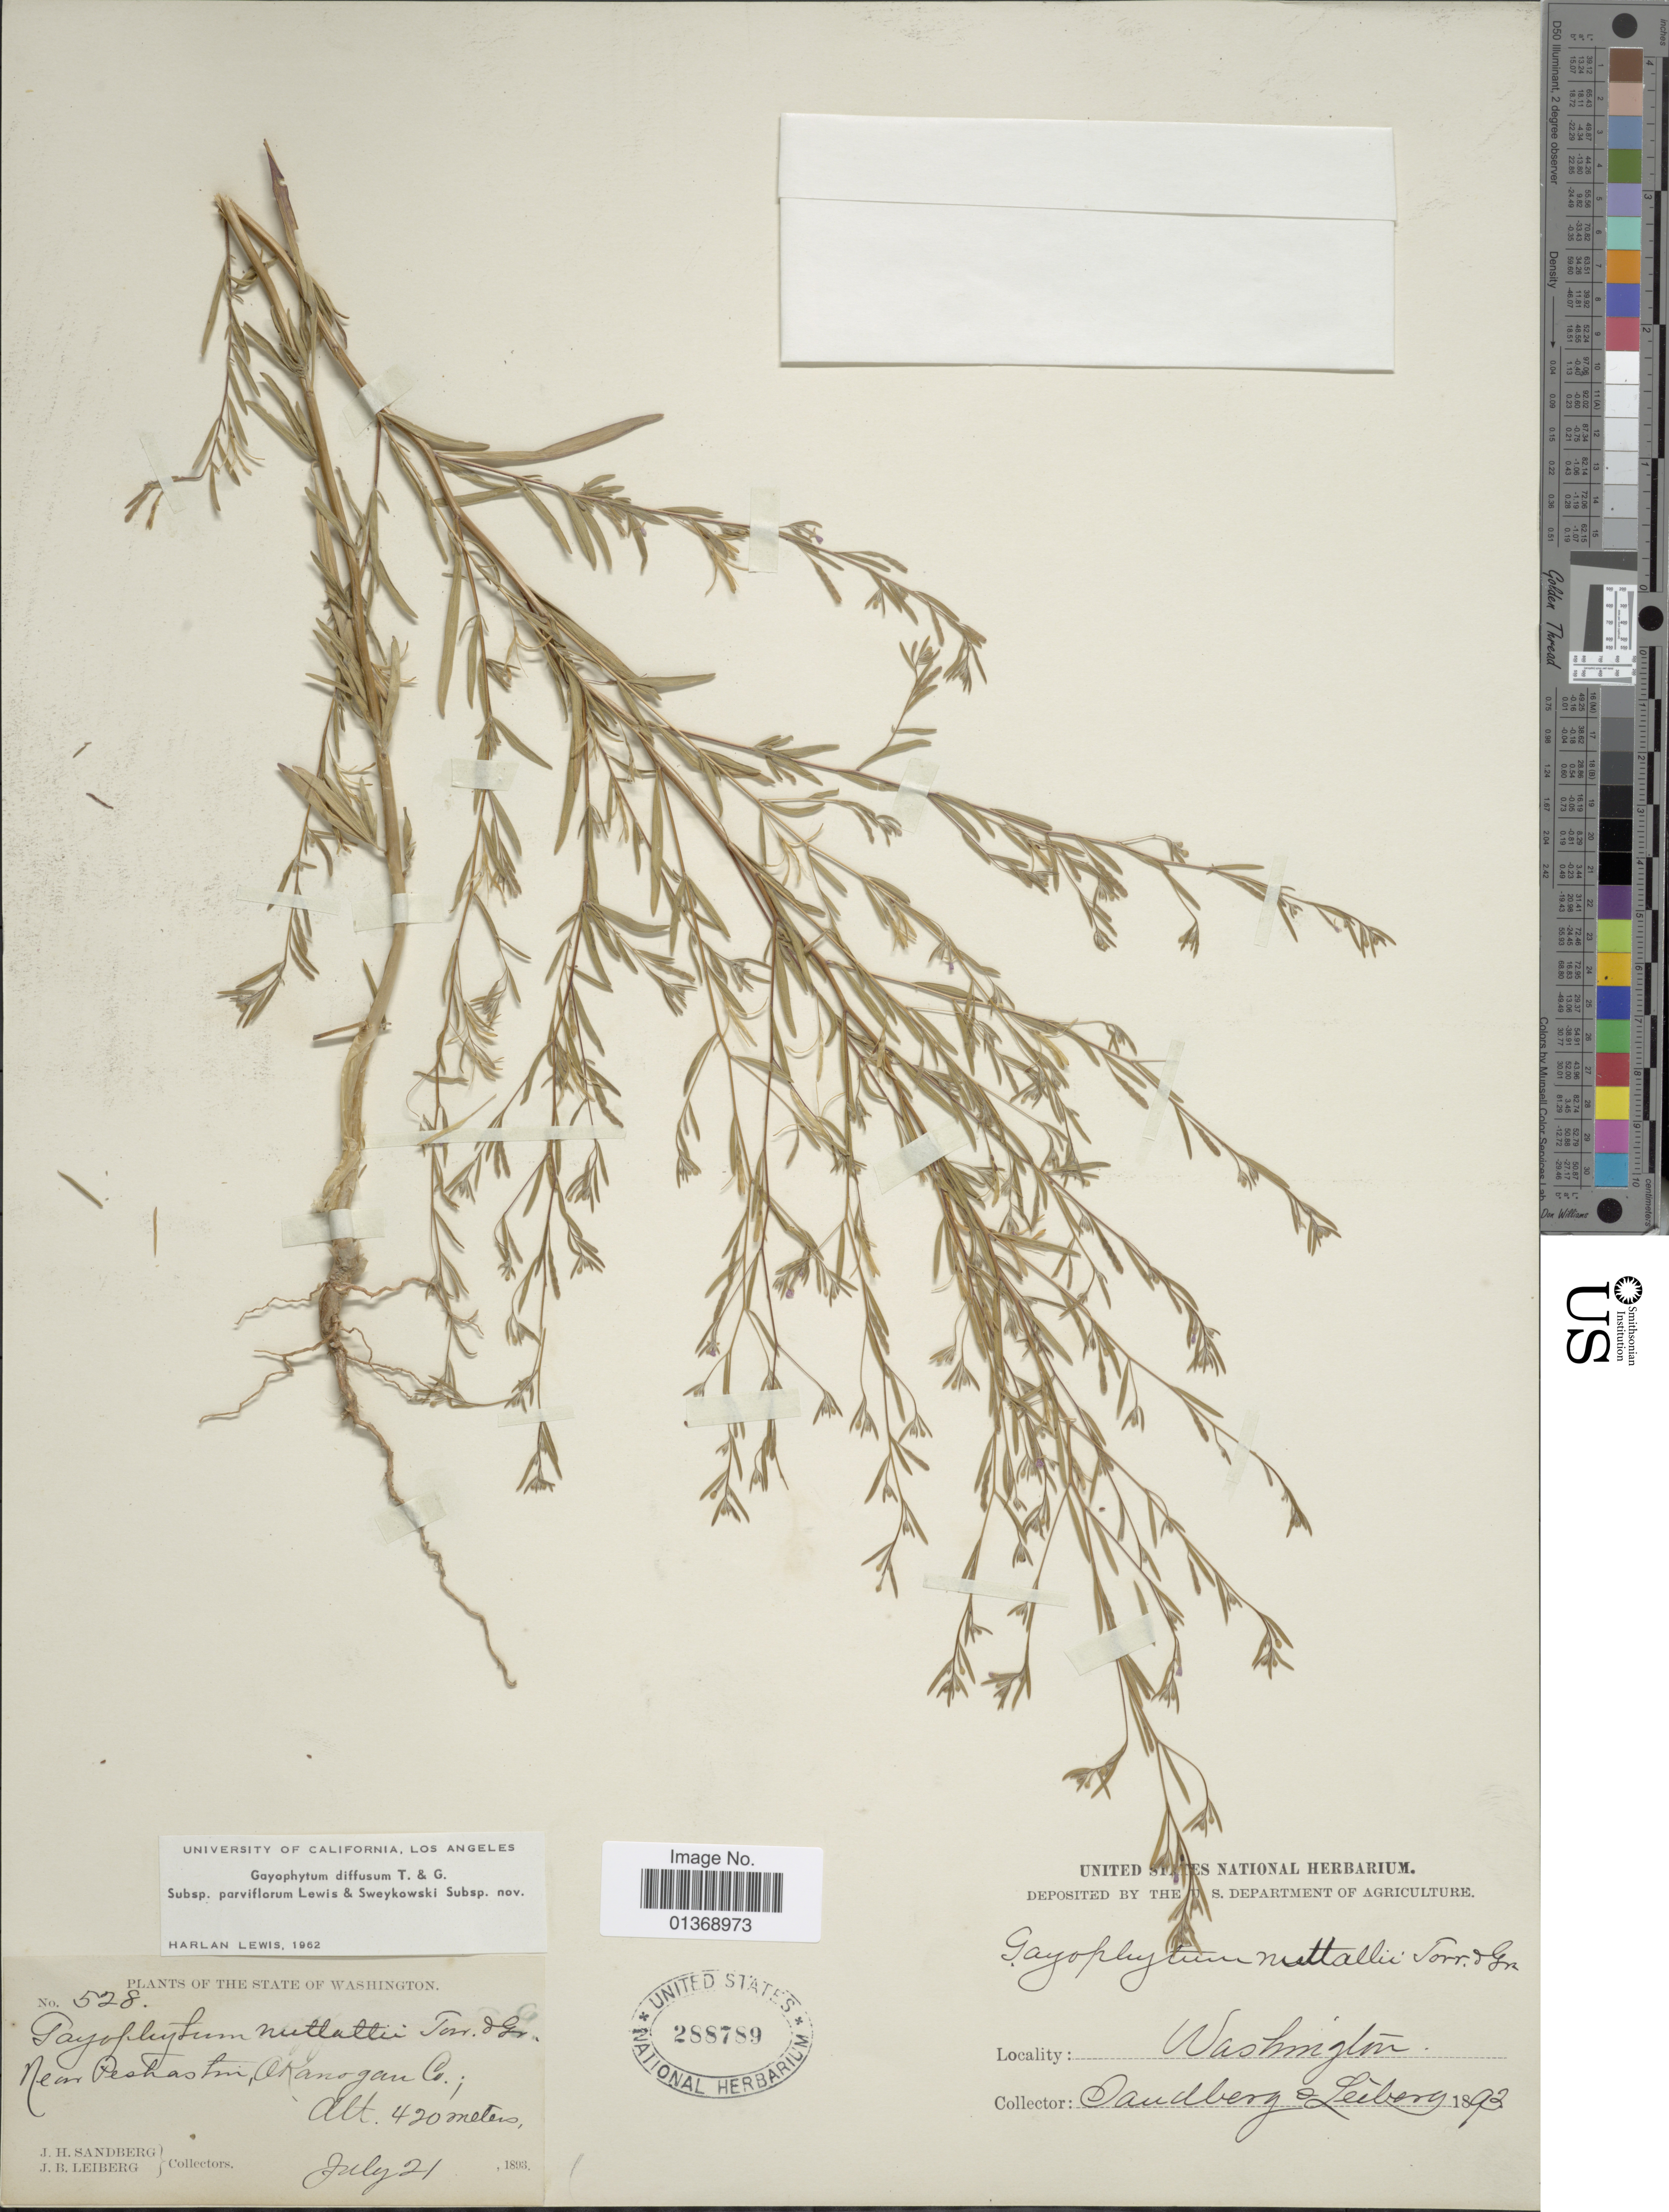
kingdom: Plantae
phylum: Tracheophyta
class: Magnoliopsida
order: Myrtales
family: Onagraceae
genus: Gayophytum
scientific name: Gayophytum diffusum subsp. parviflorum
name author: F. H. Lewis & Szweyk.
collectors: J. H. Sandberg & J. B. Leiberg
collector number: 528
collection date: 1893-07-21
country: United States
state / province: Washington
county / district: Okanogan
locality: Near Peshastin, Okanogan Co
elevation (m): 420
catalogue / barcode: US 288789